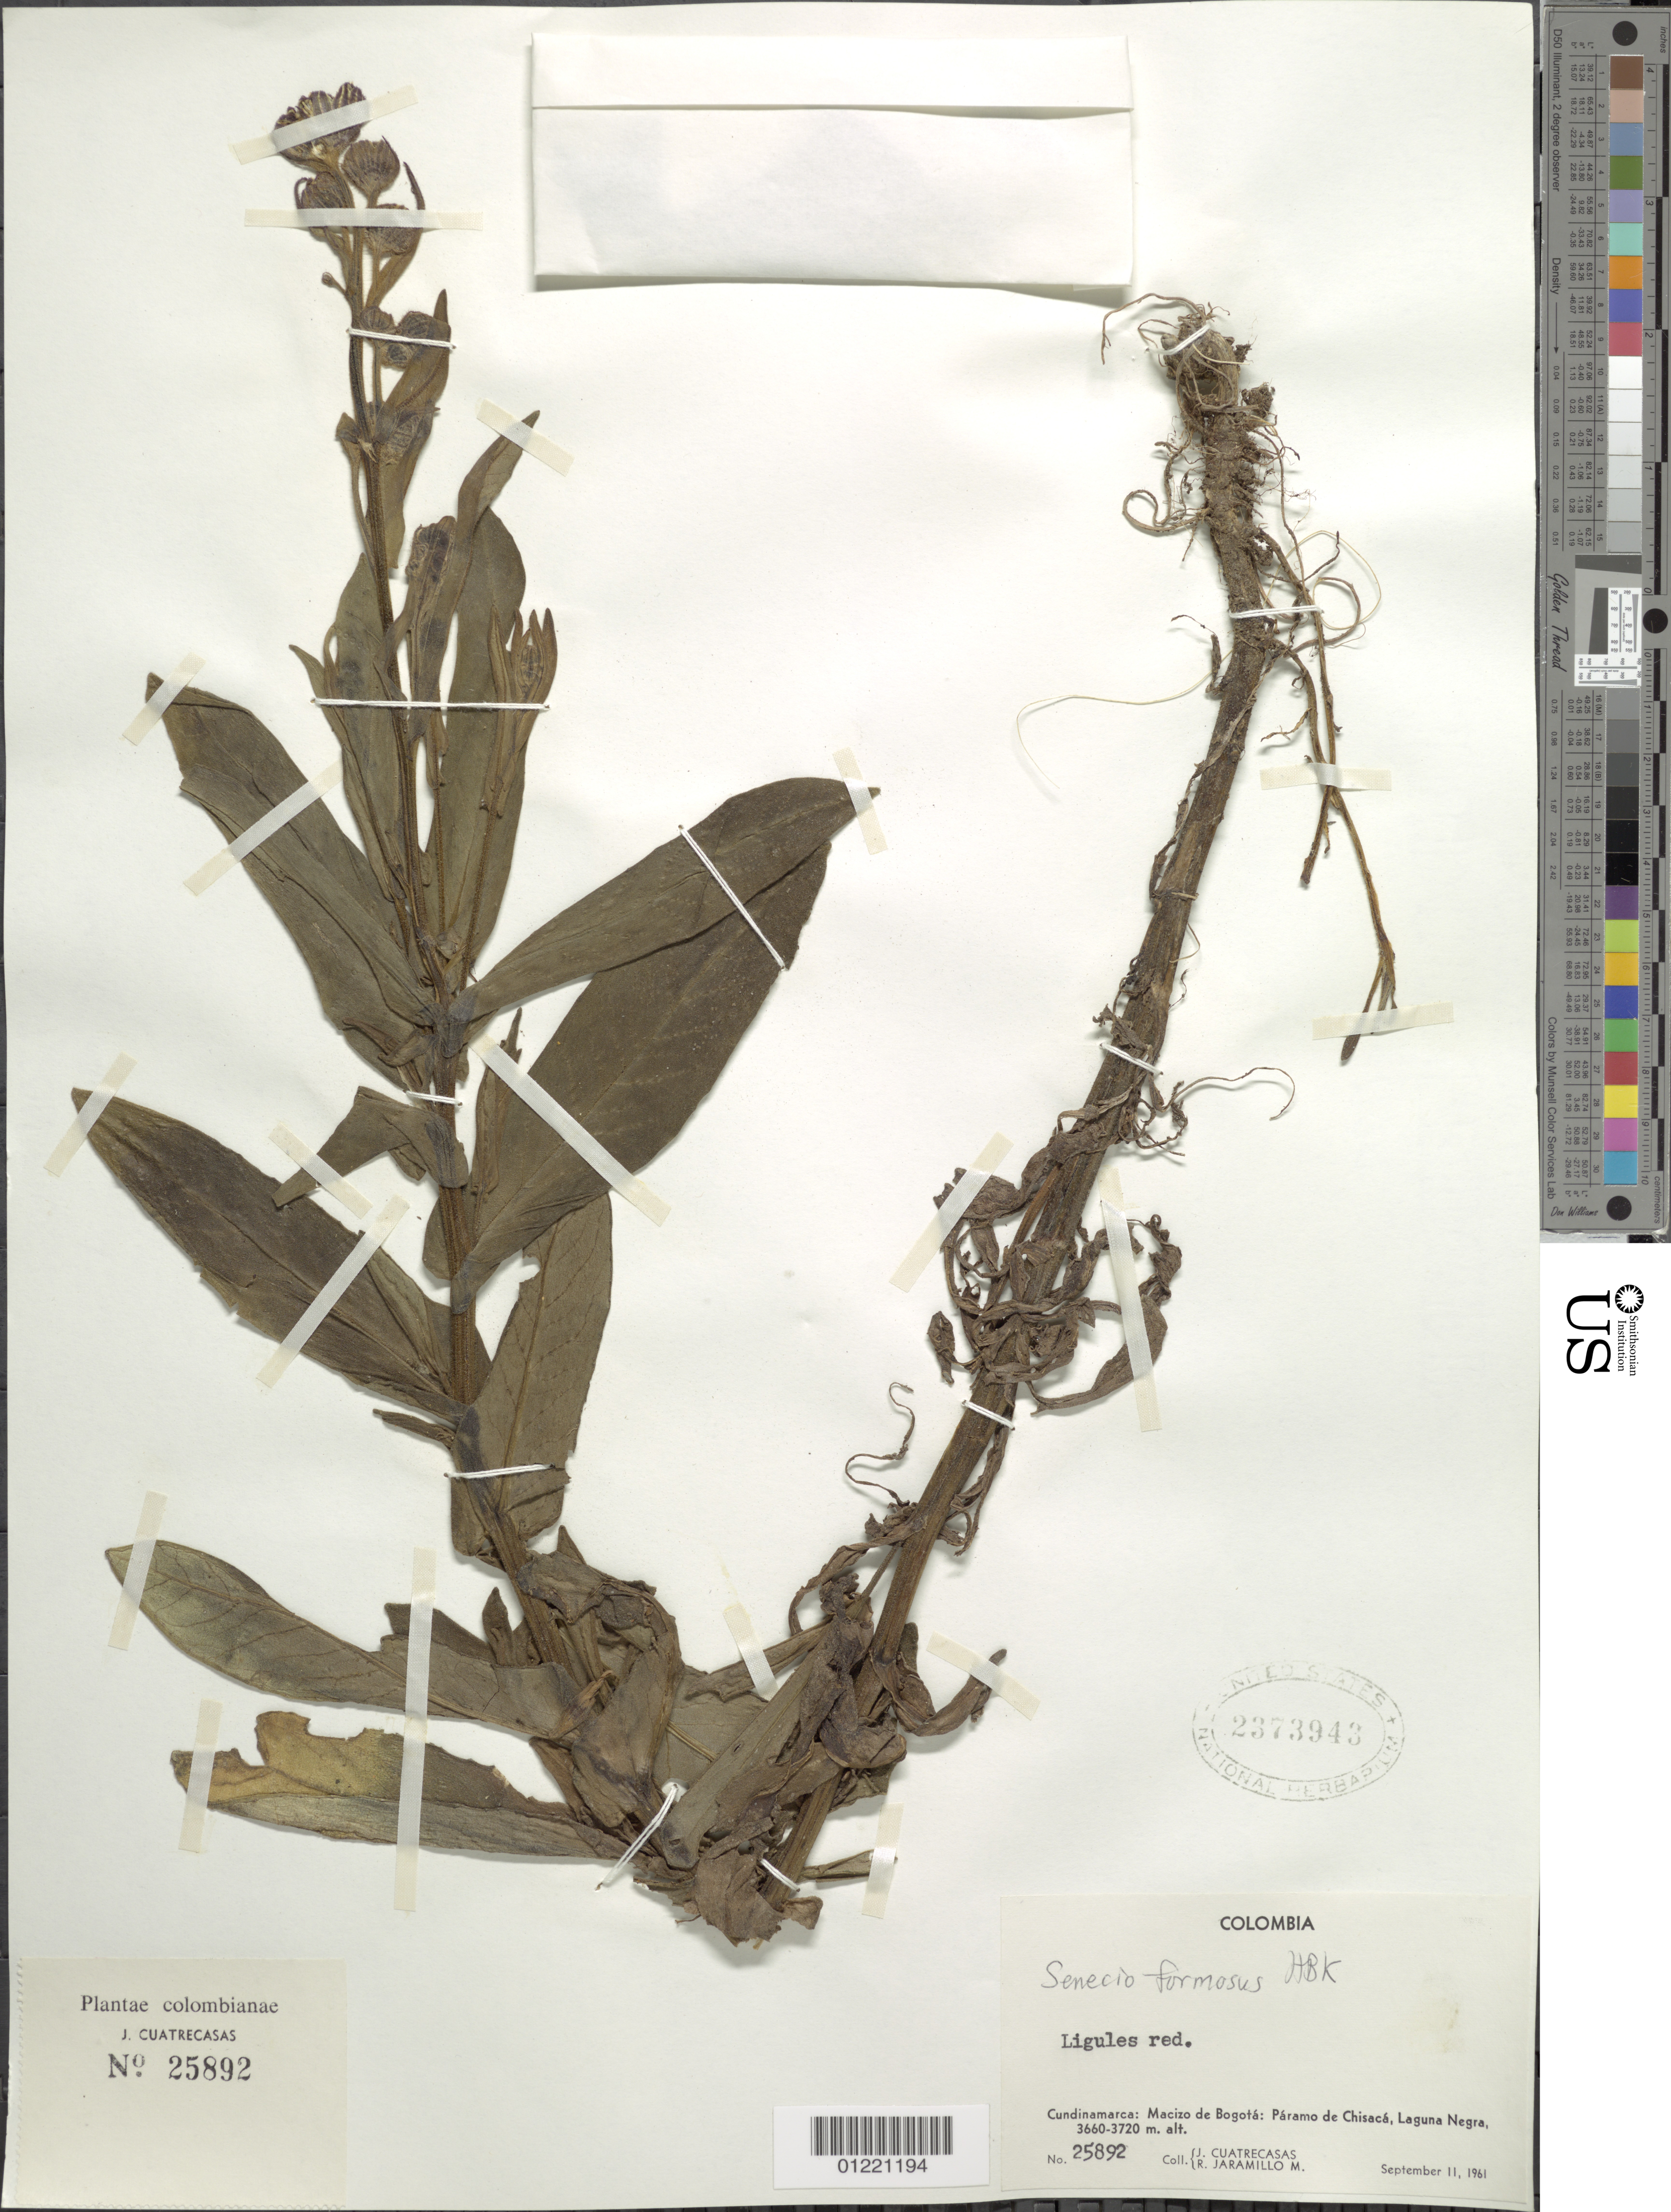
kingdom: Plantae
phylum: Tracheophyta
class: Magnoliopsida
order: Asterales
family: Asteraceae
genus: Senecio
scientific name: Senecio wedglacialis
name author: Cuatrec.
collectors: J. Cuatrecasas & R. Jaramillo M.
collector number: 25892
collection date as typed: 11 Sep 1961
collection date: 1961-09-11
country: Colombia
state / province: Cundinamarca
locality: Macizo de Bogotá: Páramo de Chisaca, Laguna Negra.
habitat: paramo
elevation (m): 3660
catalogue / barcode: US 2373943